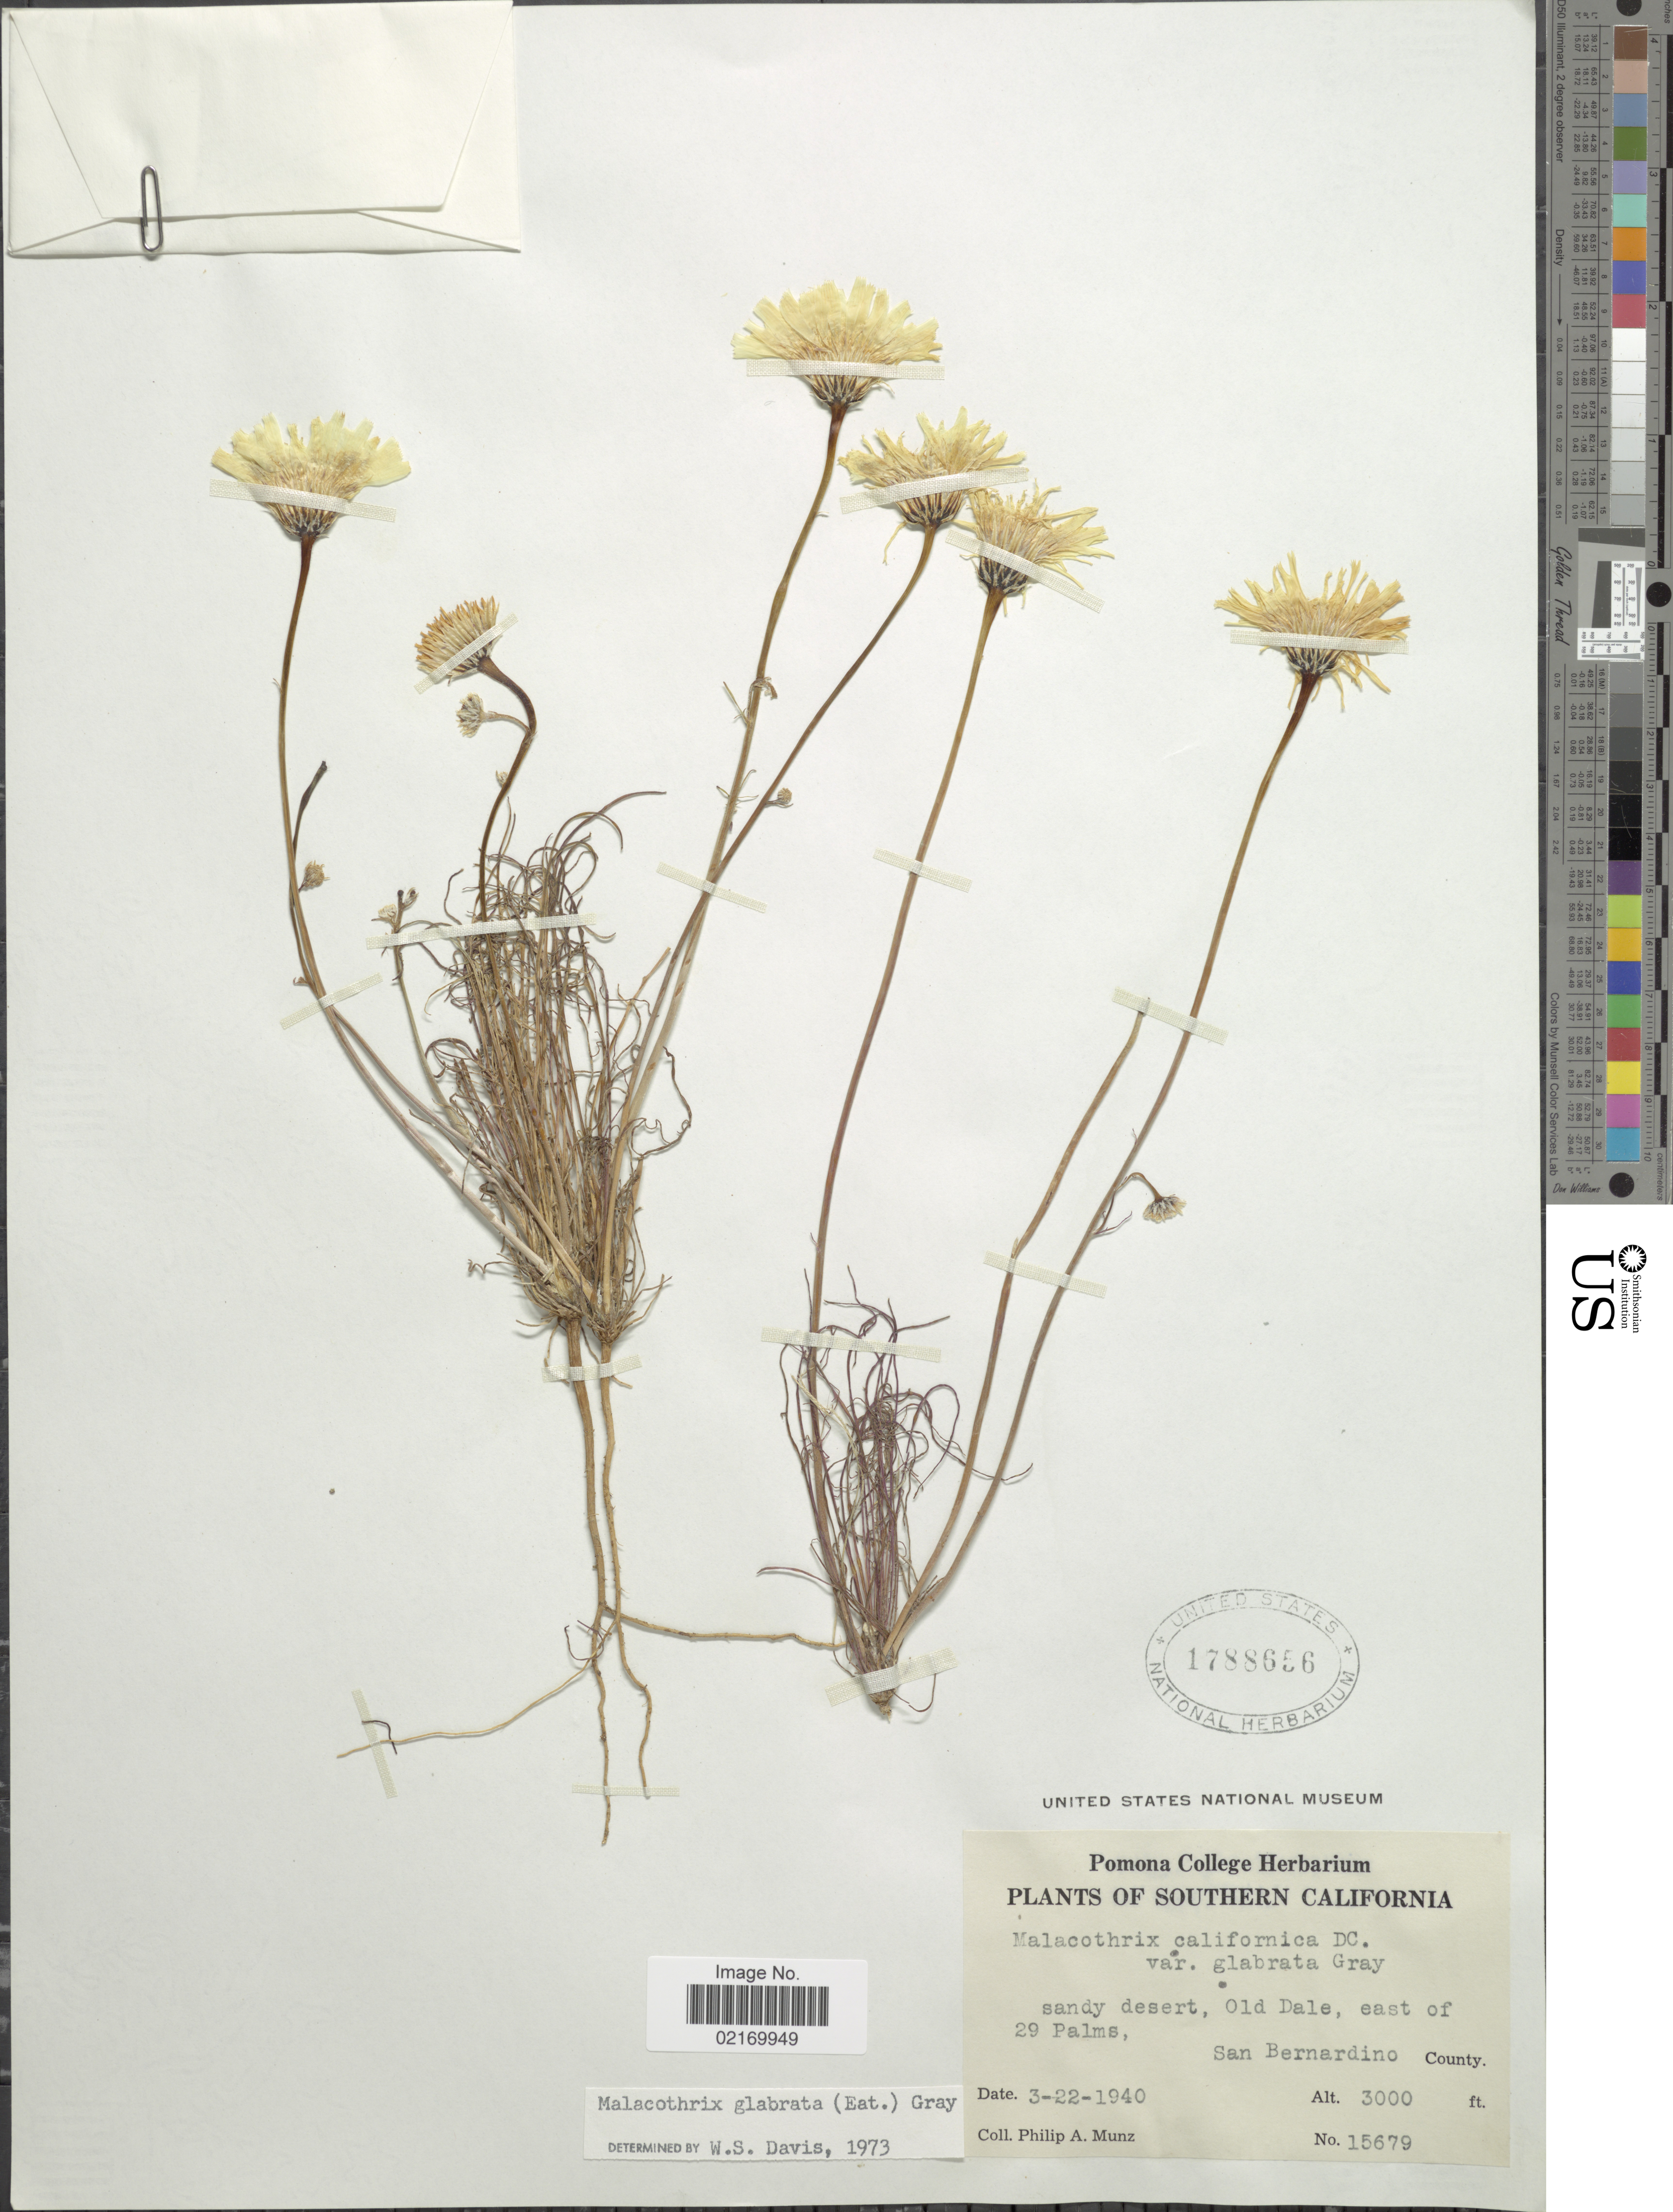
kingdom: Plantae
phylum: Tracheophyta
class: Magnoliopsida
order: Asterales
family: Asteraceae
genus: Malacothrix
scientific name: Malacothrix glabrata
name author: (A. Gray ex D.C. Eaton) A. Gray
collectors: P. A. Munz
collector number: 15679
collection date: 1940-03-22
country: United States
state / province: California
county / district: San Bernardino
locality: Southern California, Old Dale, east of 29 Palms, San Bernardino County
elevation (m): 914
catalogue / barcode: US 1788656